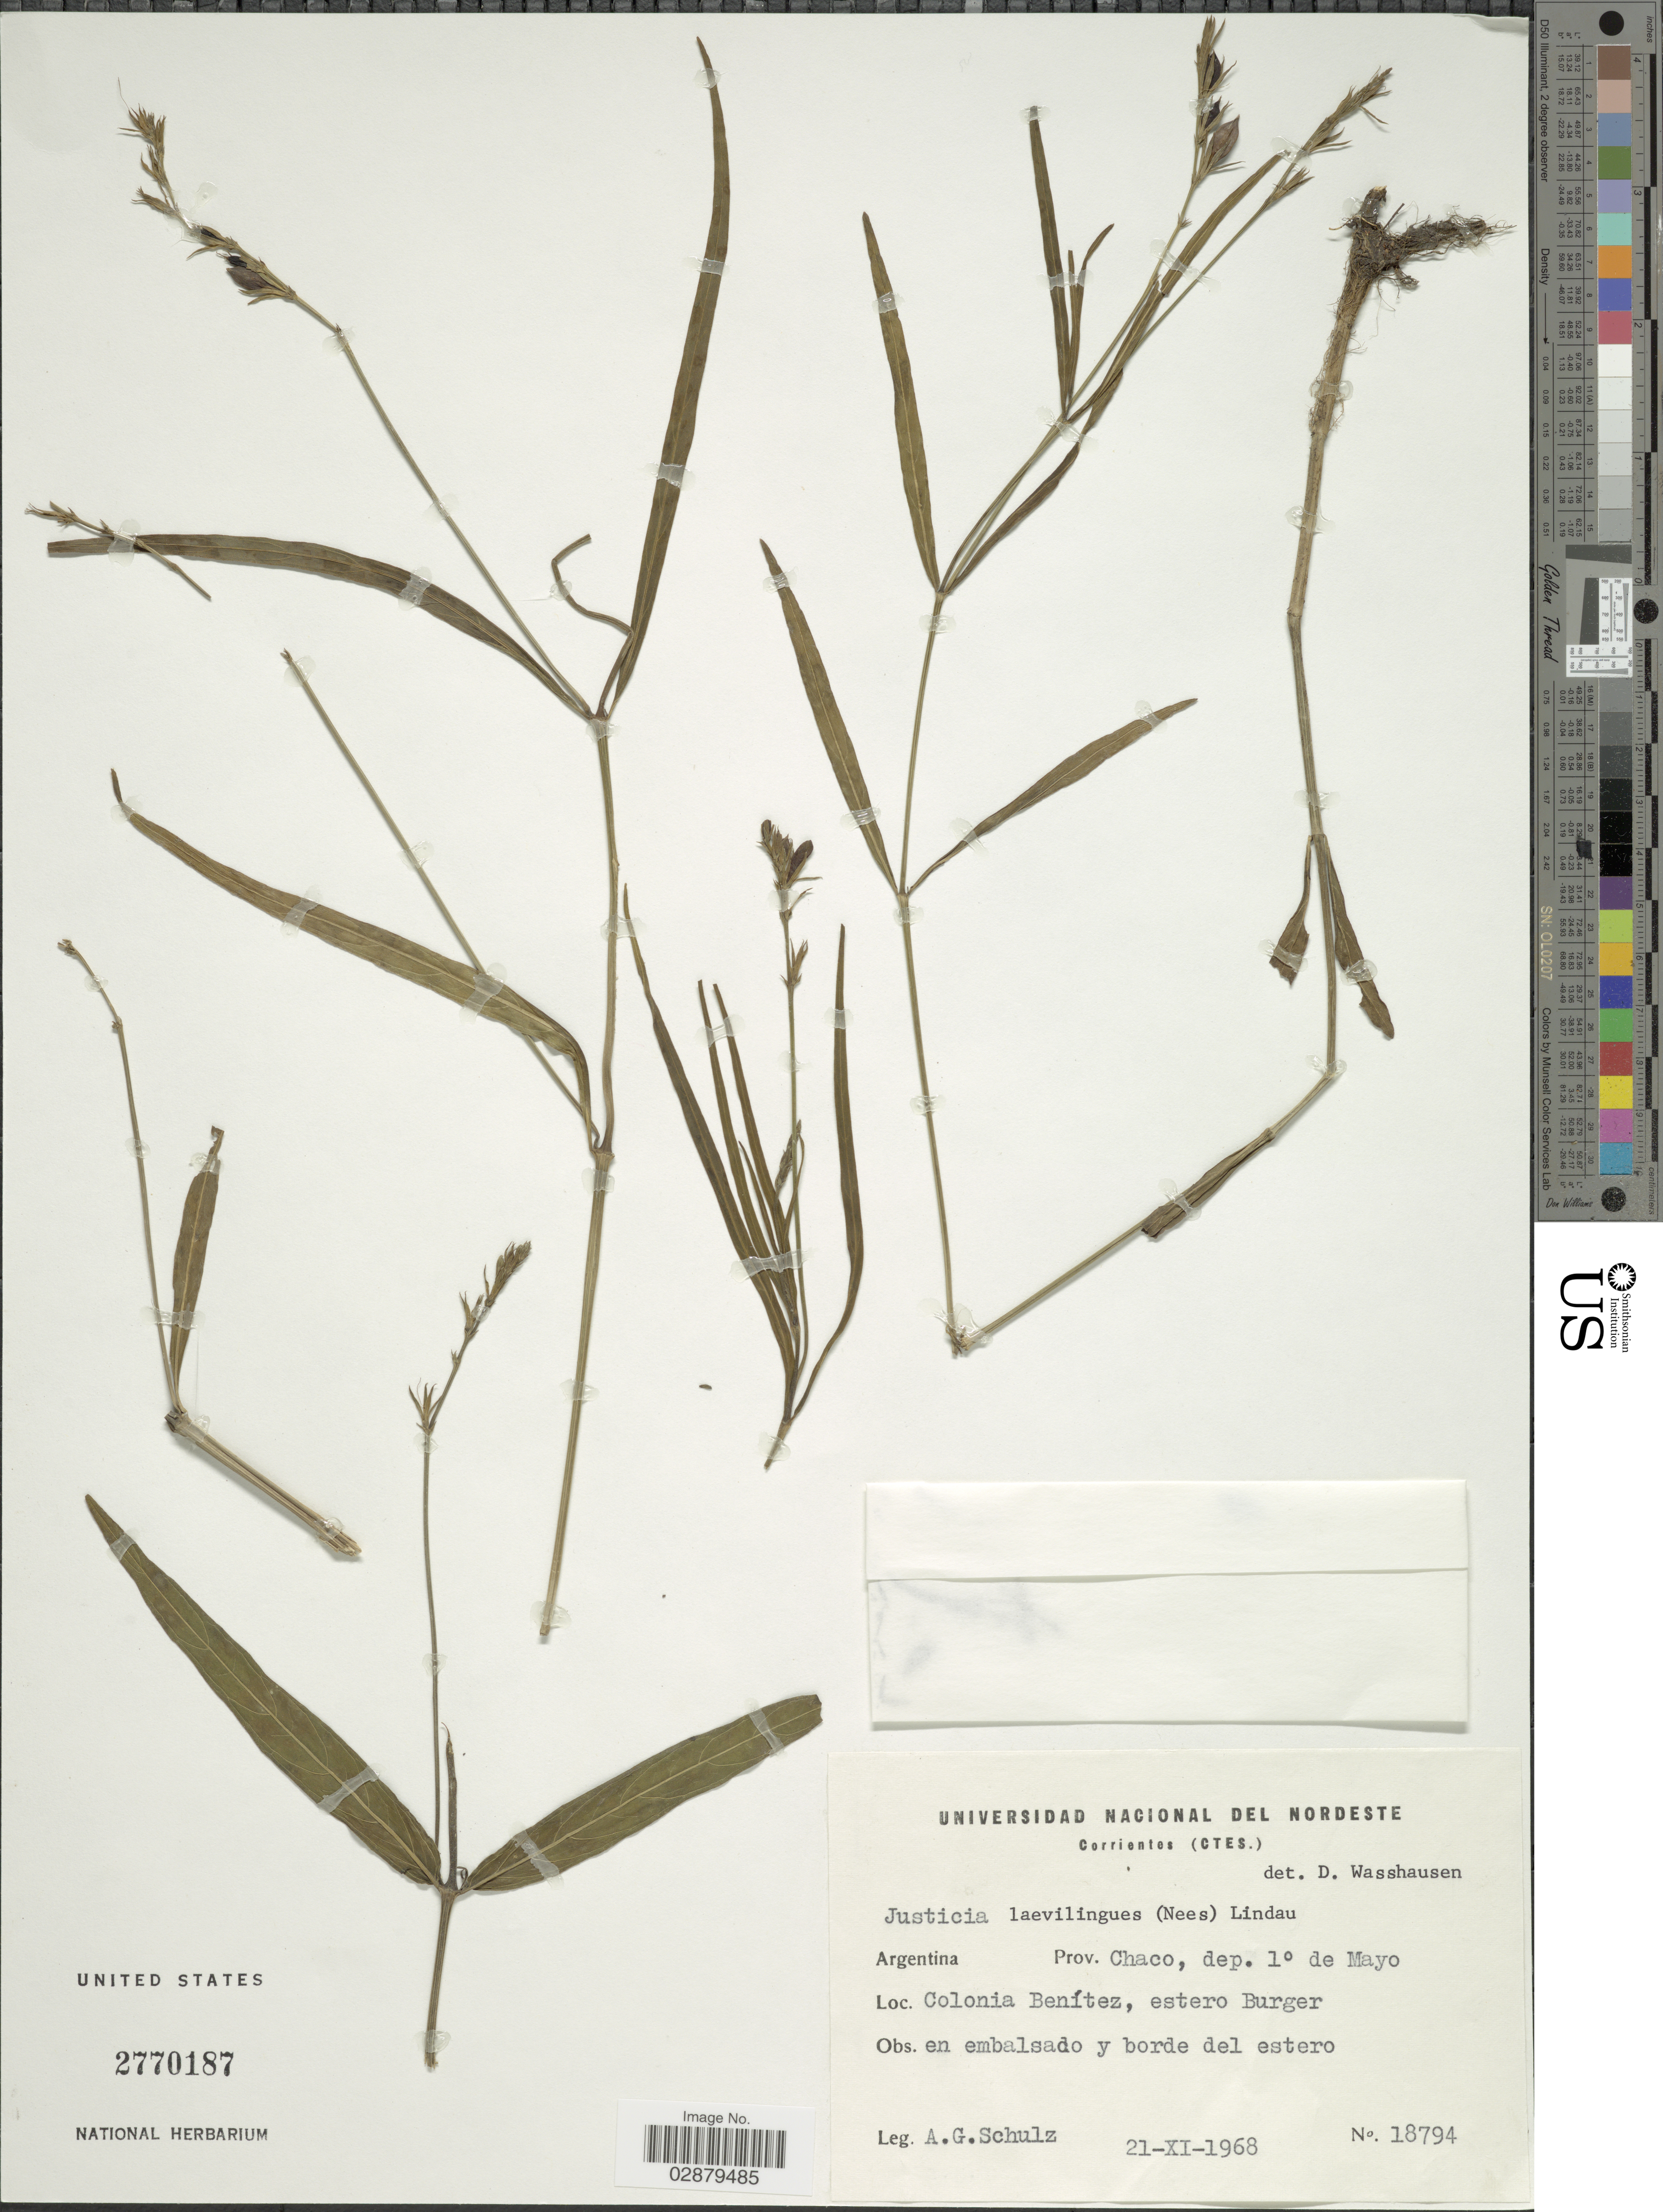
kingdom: Plantae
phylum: Tracheophyta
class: Magnoliopsida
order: Lamiales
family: Acanthaceae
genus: Justicia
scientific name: Justicia laevilinguis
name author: (Nees) Lindau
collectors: A. G. Schulz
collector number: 18794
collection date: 1968-11-21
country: Argentina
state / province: Chaco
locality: Dep 1° de Mayo. Colonia Benítez, estero Burger.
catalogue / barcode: US 2770187